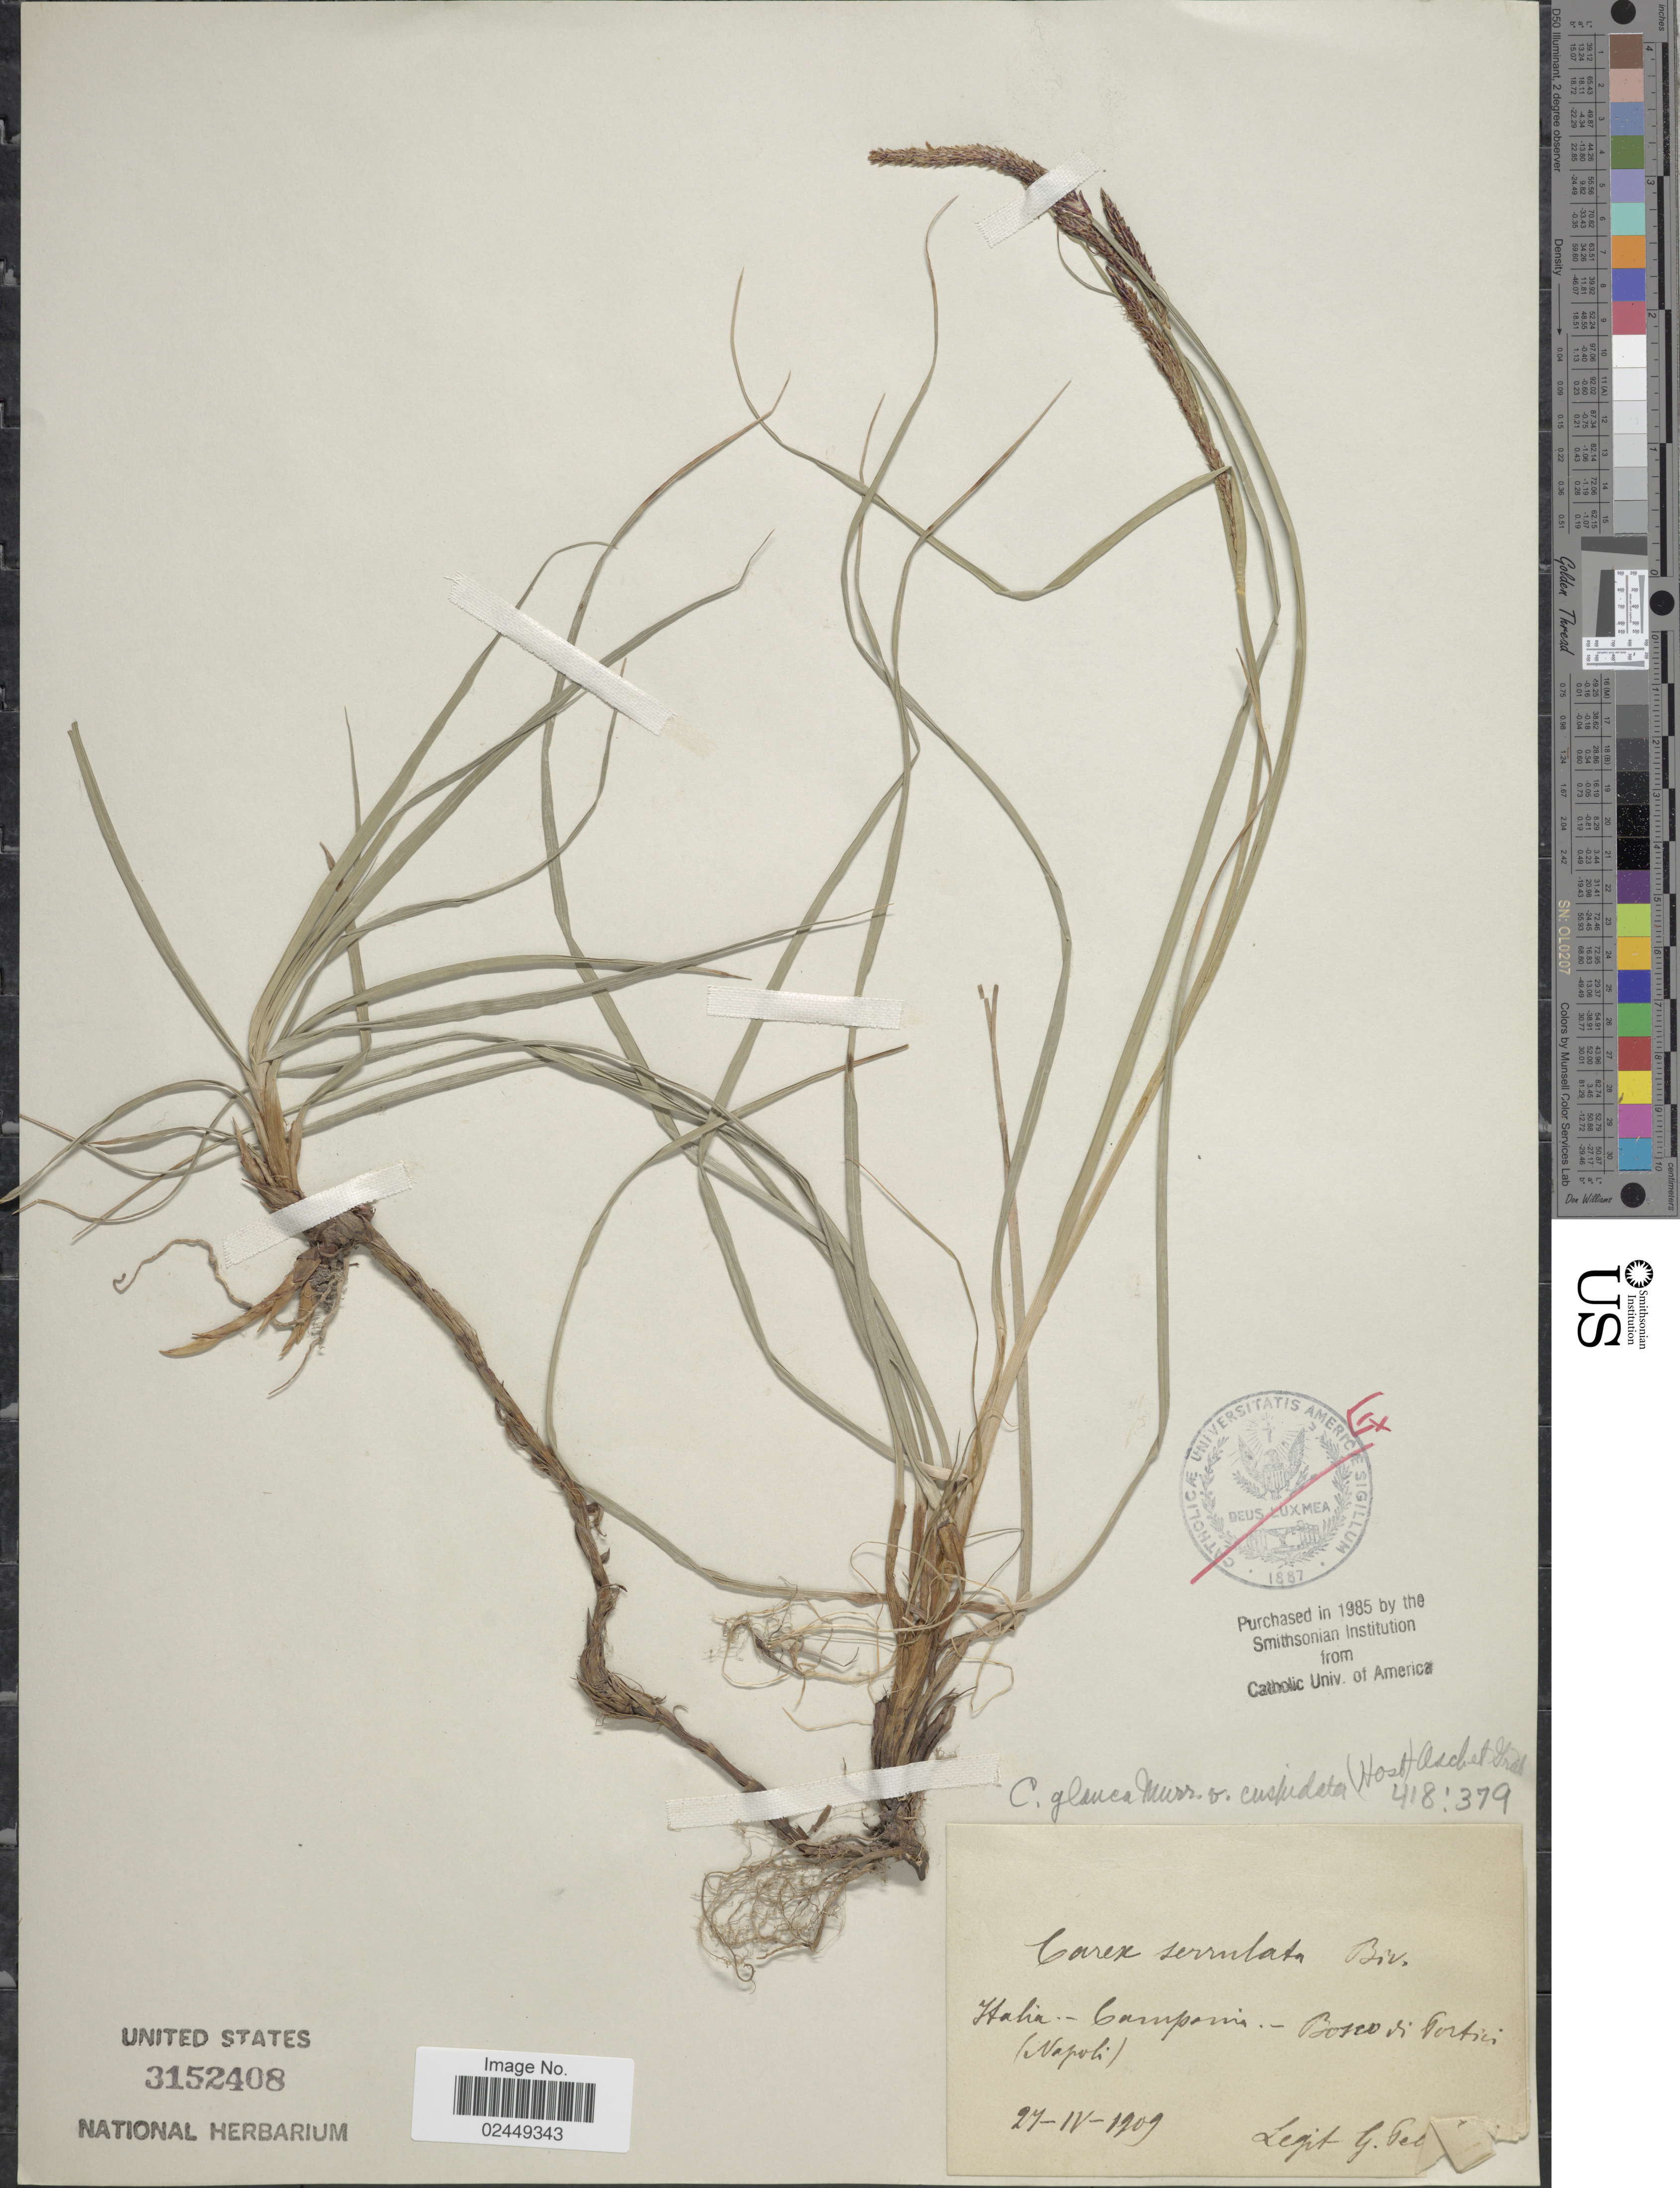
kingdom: Plantae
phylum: Tracheophyta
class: Liliopsida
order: Poales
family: Cyperaceae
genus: Carex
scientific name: Carex flacca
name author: Schreb.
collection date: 1909-04-27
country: Italy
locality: Camponia, Bosco di Fortin (Napoli)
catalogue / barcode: US 3152408